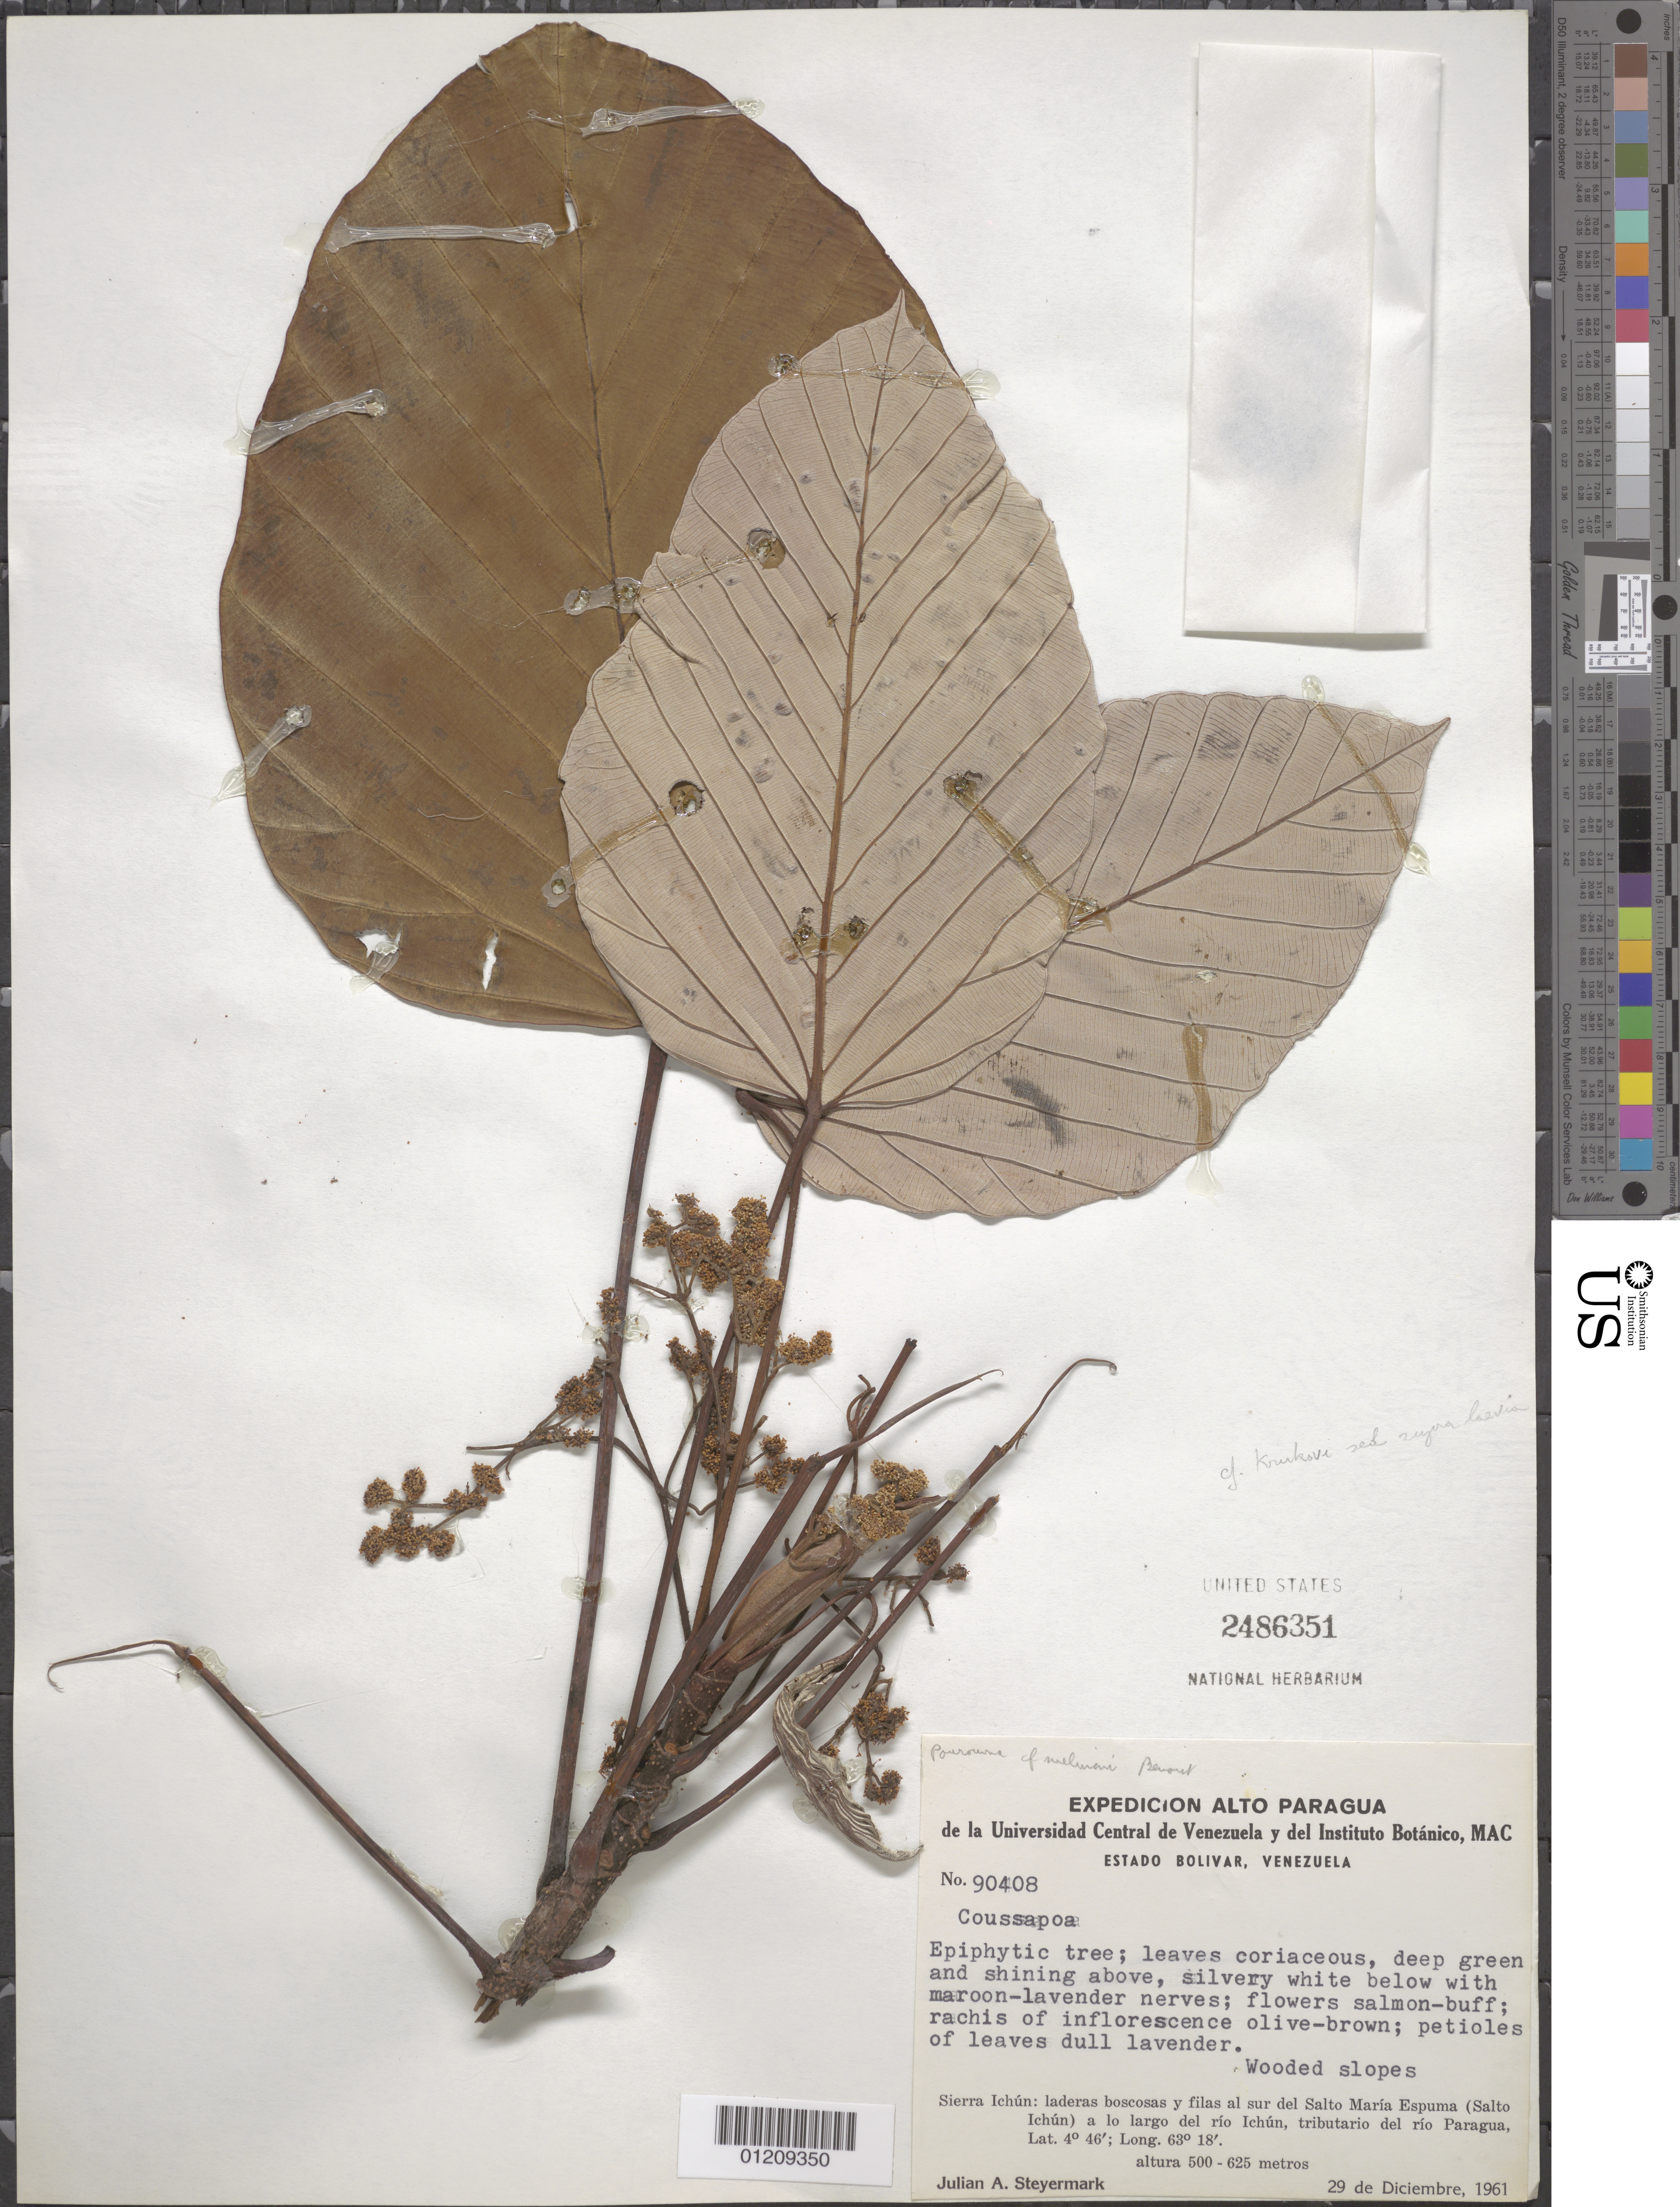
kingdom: Plantae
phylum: Tracheophyta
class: Magnoliopsida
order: Rosales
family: Urticaceae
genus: Coussapoa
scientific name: Coussapoa sp.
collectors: J. Steyermark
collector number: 90408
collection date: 1961-12-29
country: Venezuela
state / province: Bolívar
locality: Laderas boscosas y filas al sur del Salto María Espuma (Salto Ichún) a lo largo del rio Ichún, tributario del rio Paragua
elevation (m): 500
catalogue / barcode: US 2486351